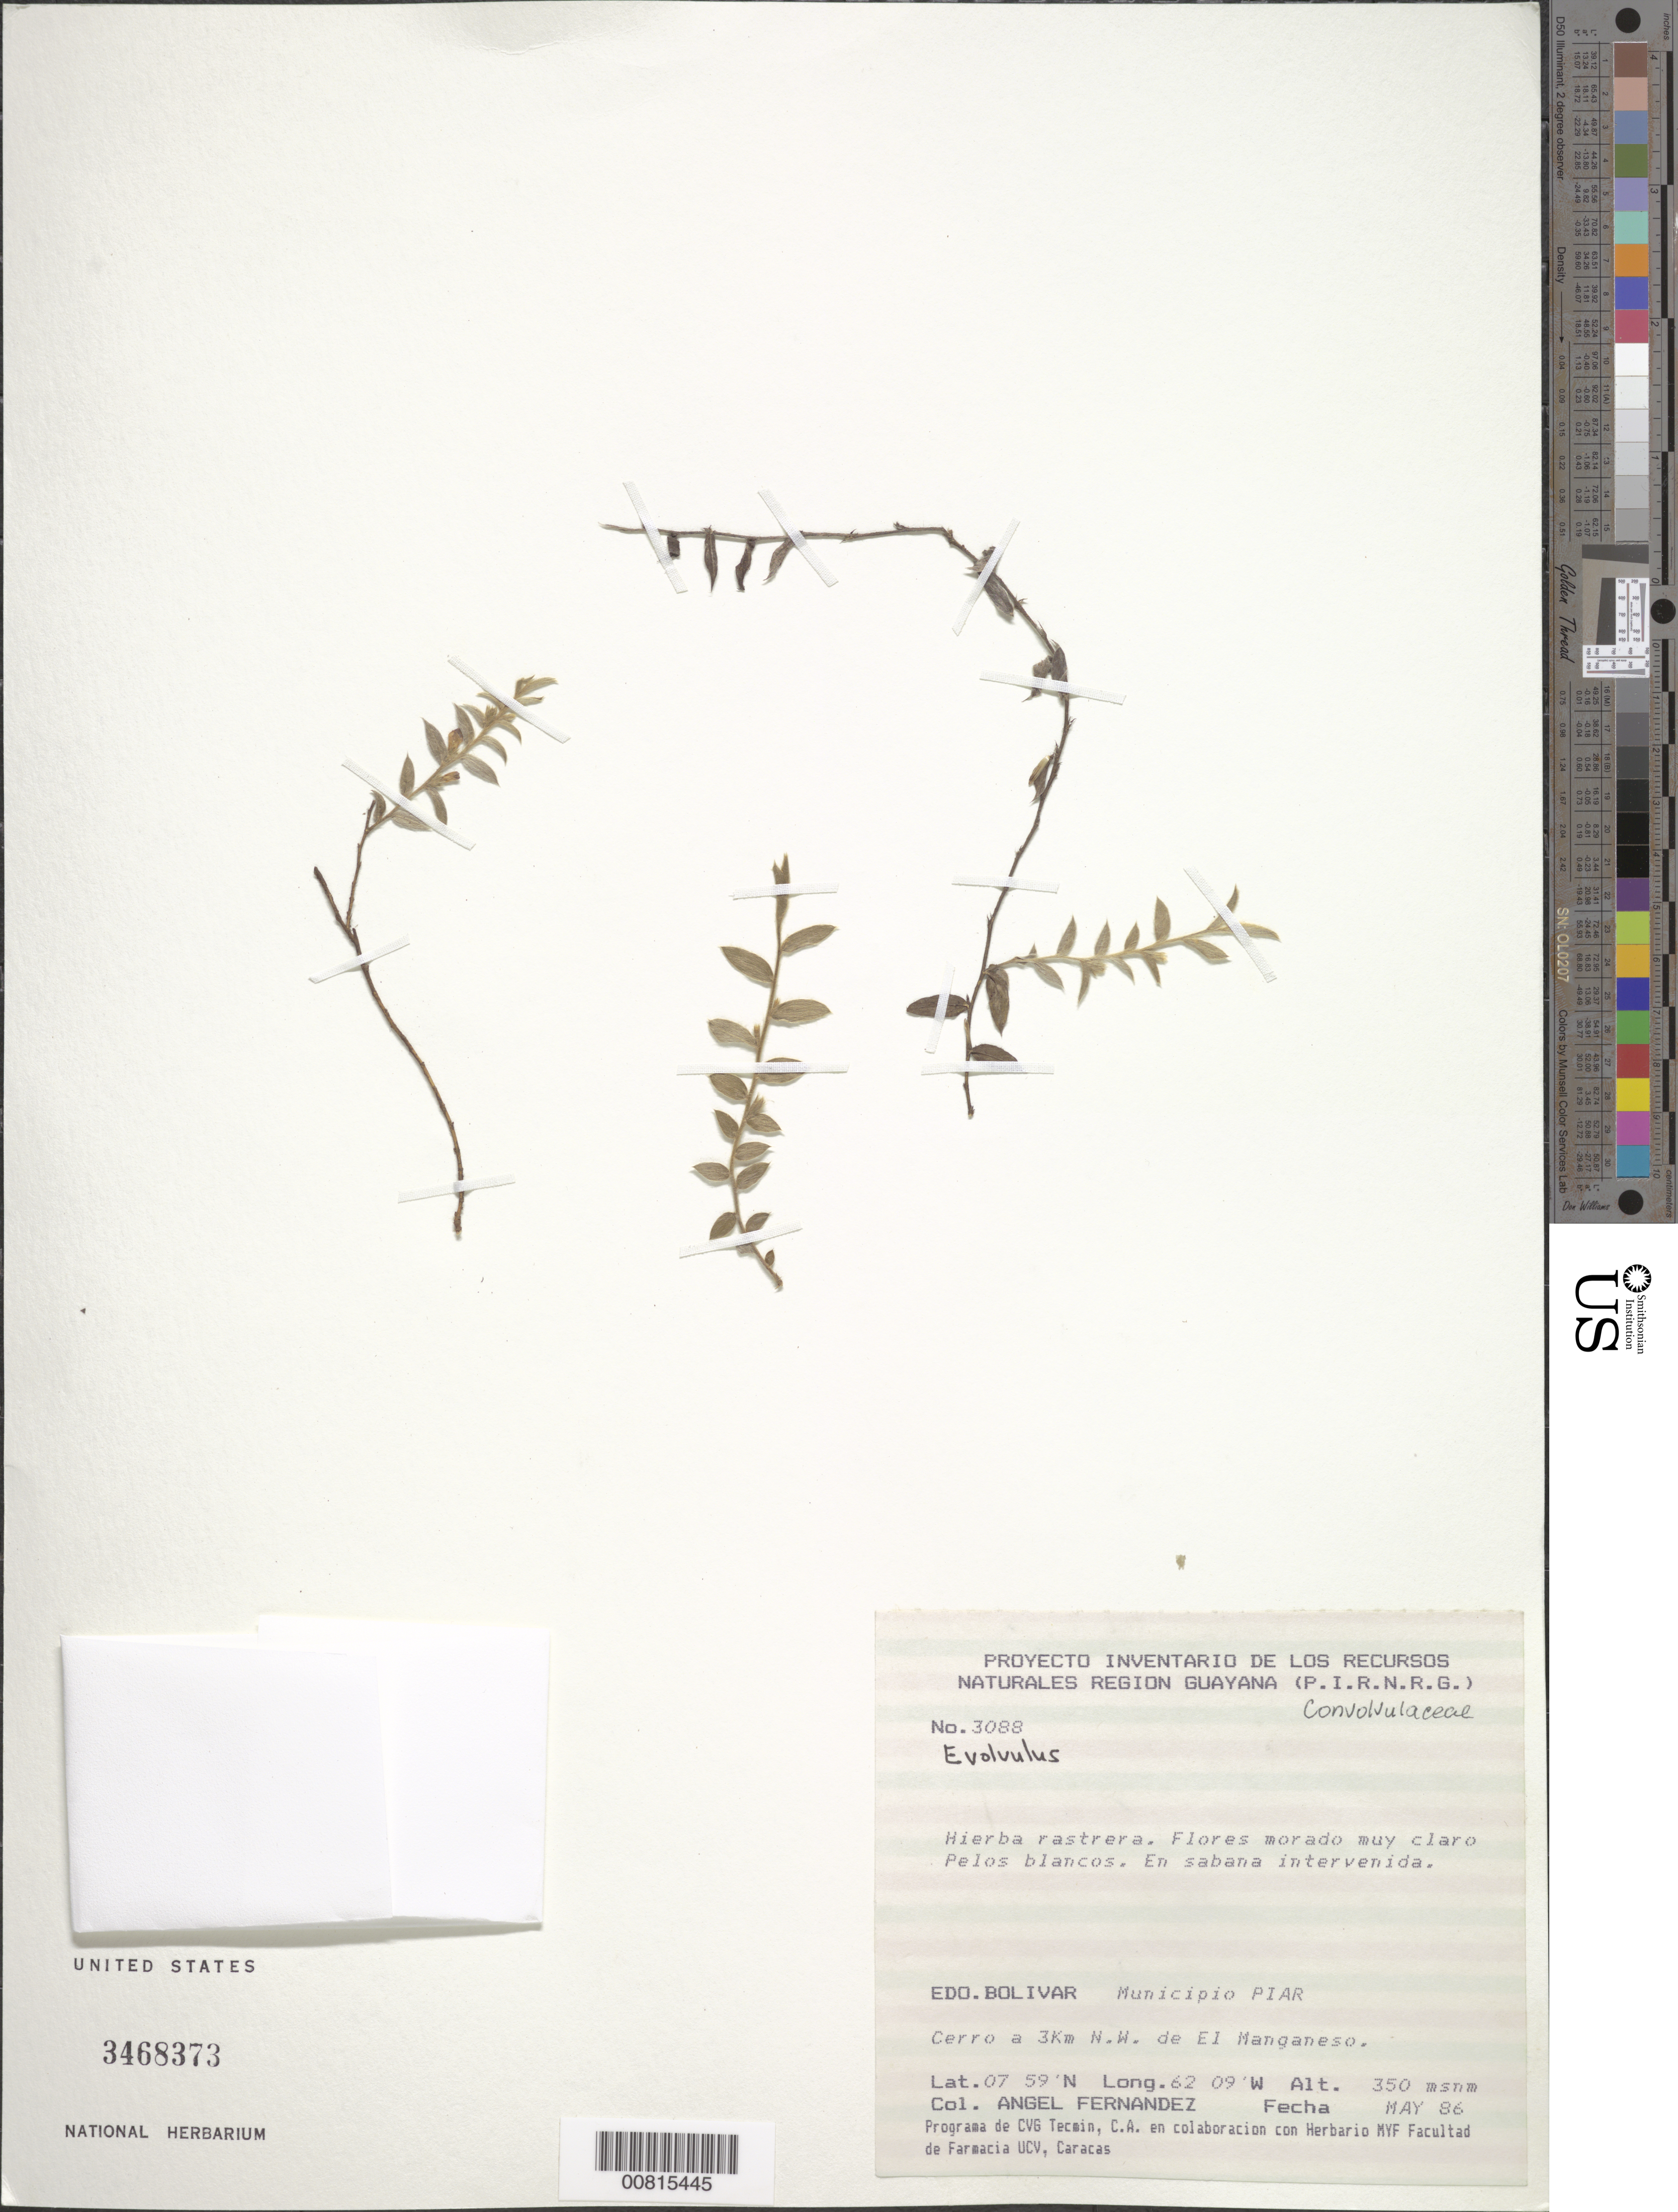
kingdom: Plantae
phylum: Tracheophyta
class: Magnoliopsida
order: Solanales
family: Convolvulaceae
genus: Evolvulus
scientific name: Evolvulus sp.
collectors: A. Fernández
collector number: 3088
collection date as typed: May-86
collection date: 1986-05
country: Venezuela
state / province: Bolívar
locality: Mun. Piar, 3 km NW El Manganeso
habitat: Sabana intervenida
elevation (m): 350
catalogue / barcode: US 3468373